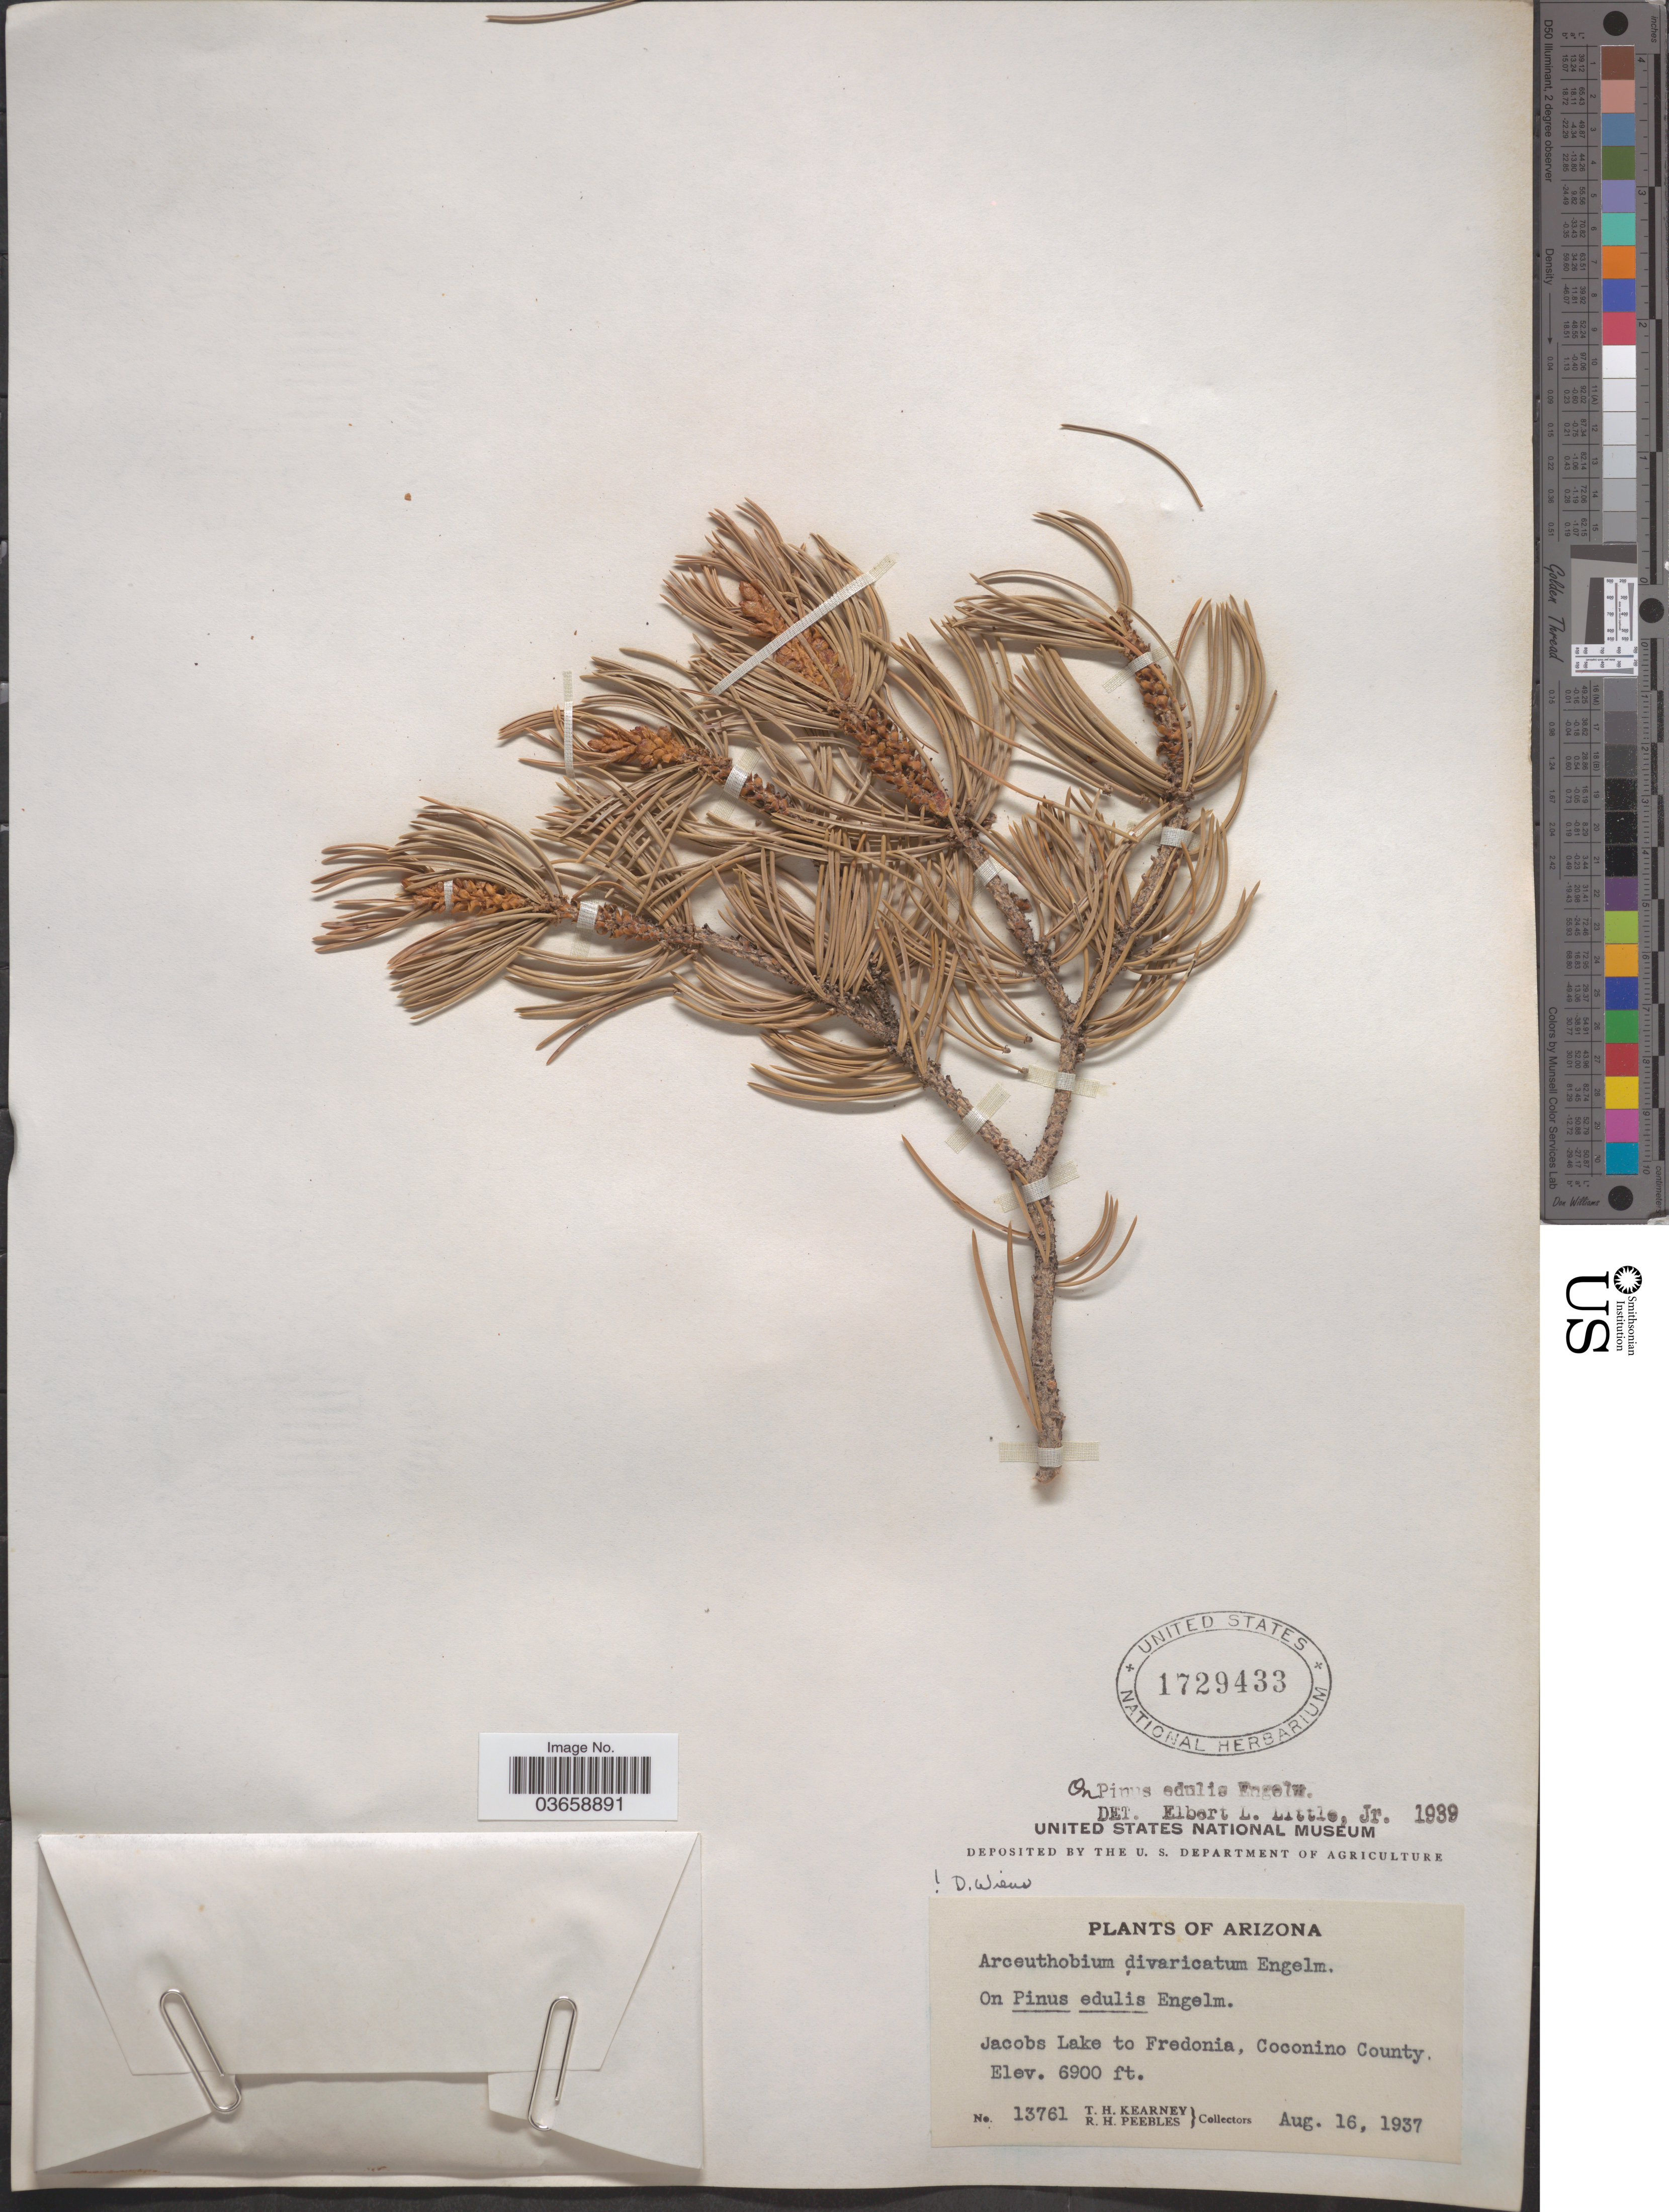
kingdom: Plantae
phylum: Tracheophyta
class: Magnoliopsida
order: Santalales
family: Viscaceae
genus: Arceuthobium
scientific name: Arceuthobium campylopodum f. divaricatum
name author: (Engelm.) L.S. Gill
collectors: T. H. Kearney & R. H. Peebles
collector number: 13761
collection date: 1937-08-16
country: United States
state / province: Arizona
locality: Jacobs Lake to Fredonia, Coconino County.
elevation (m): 2103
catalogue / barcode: US 1729433